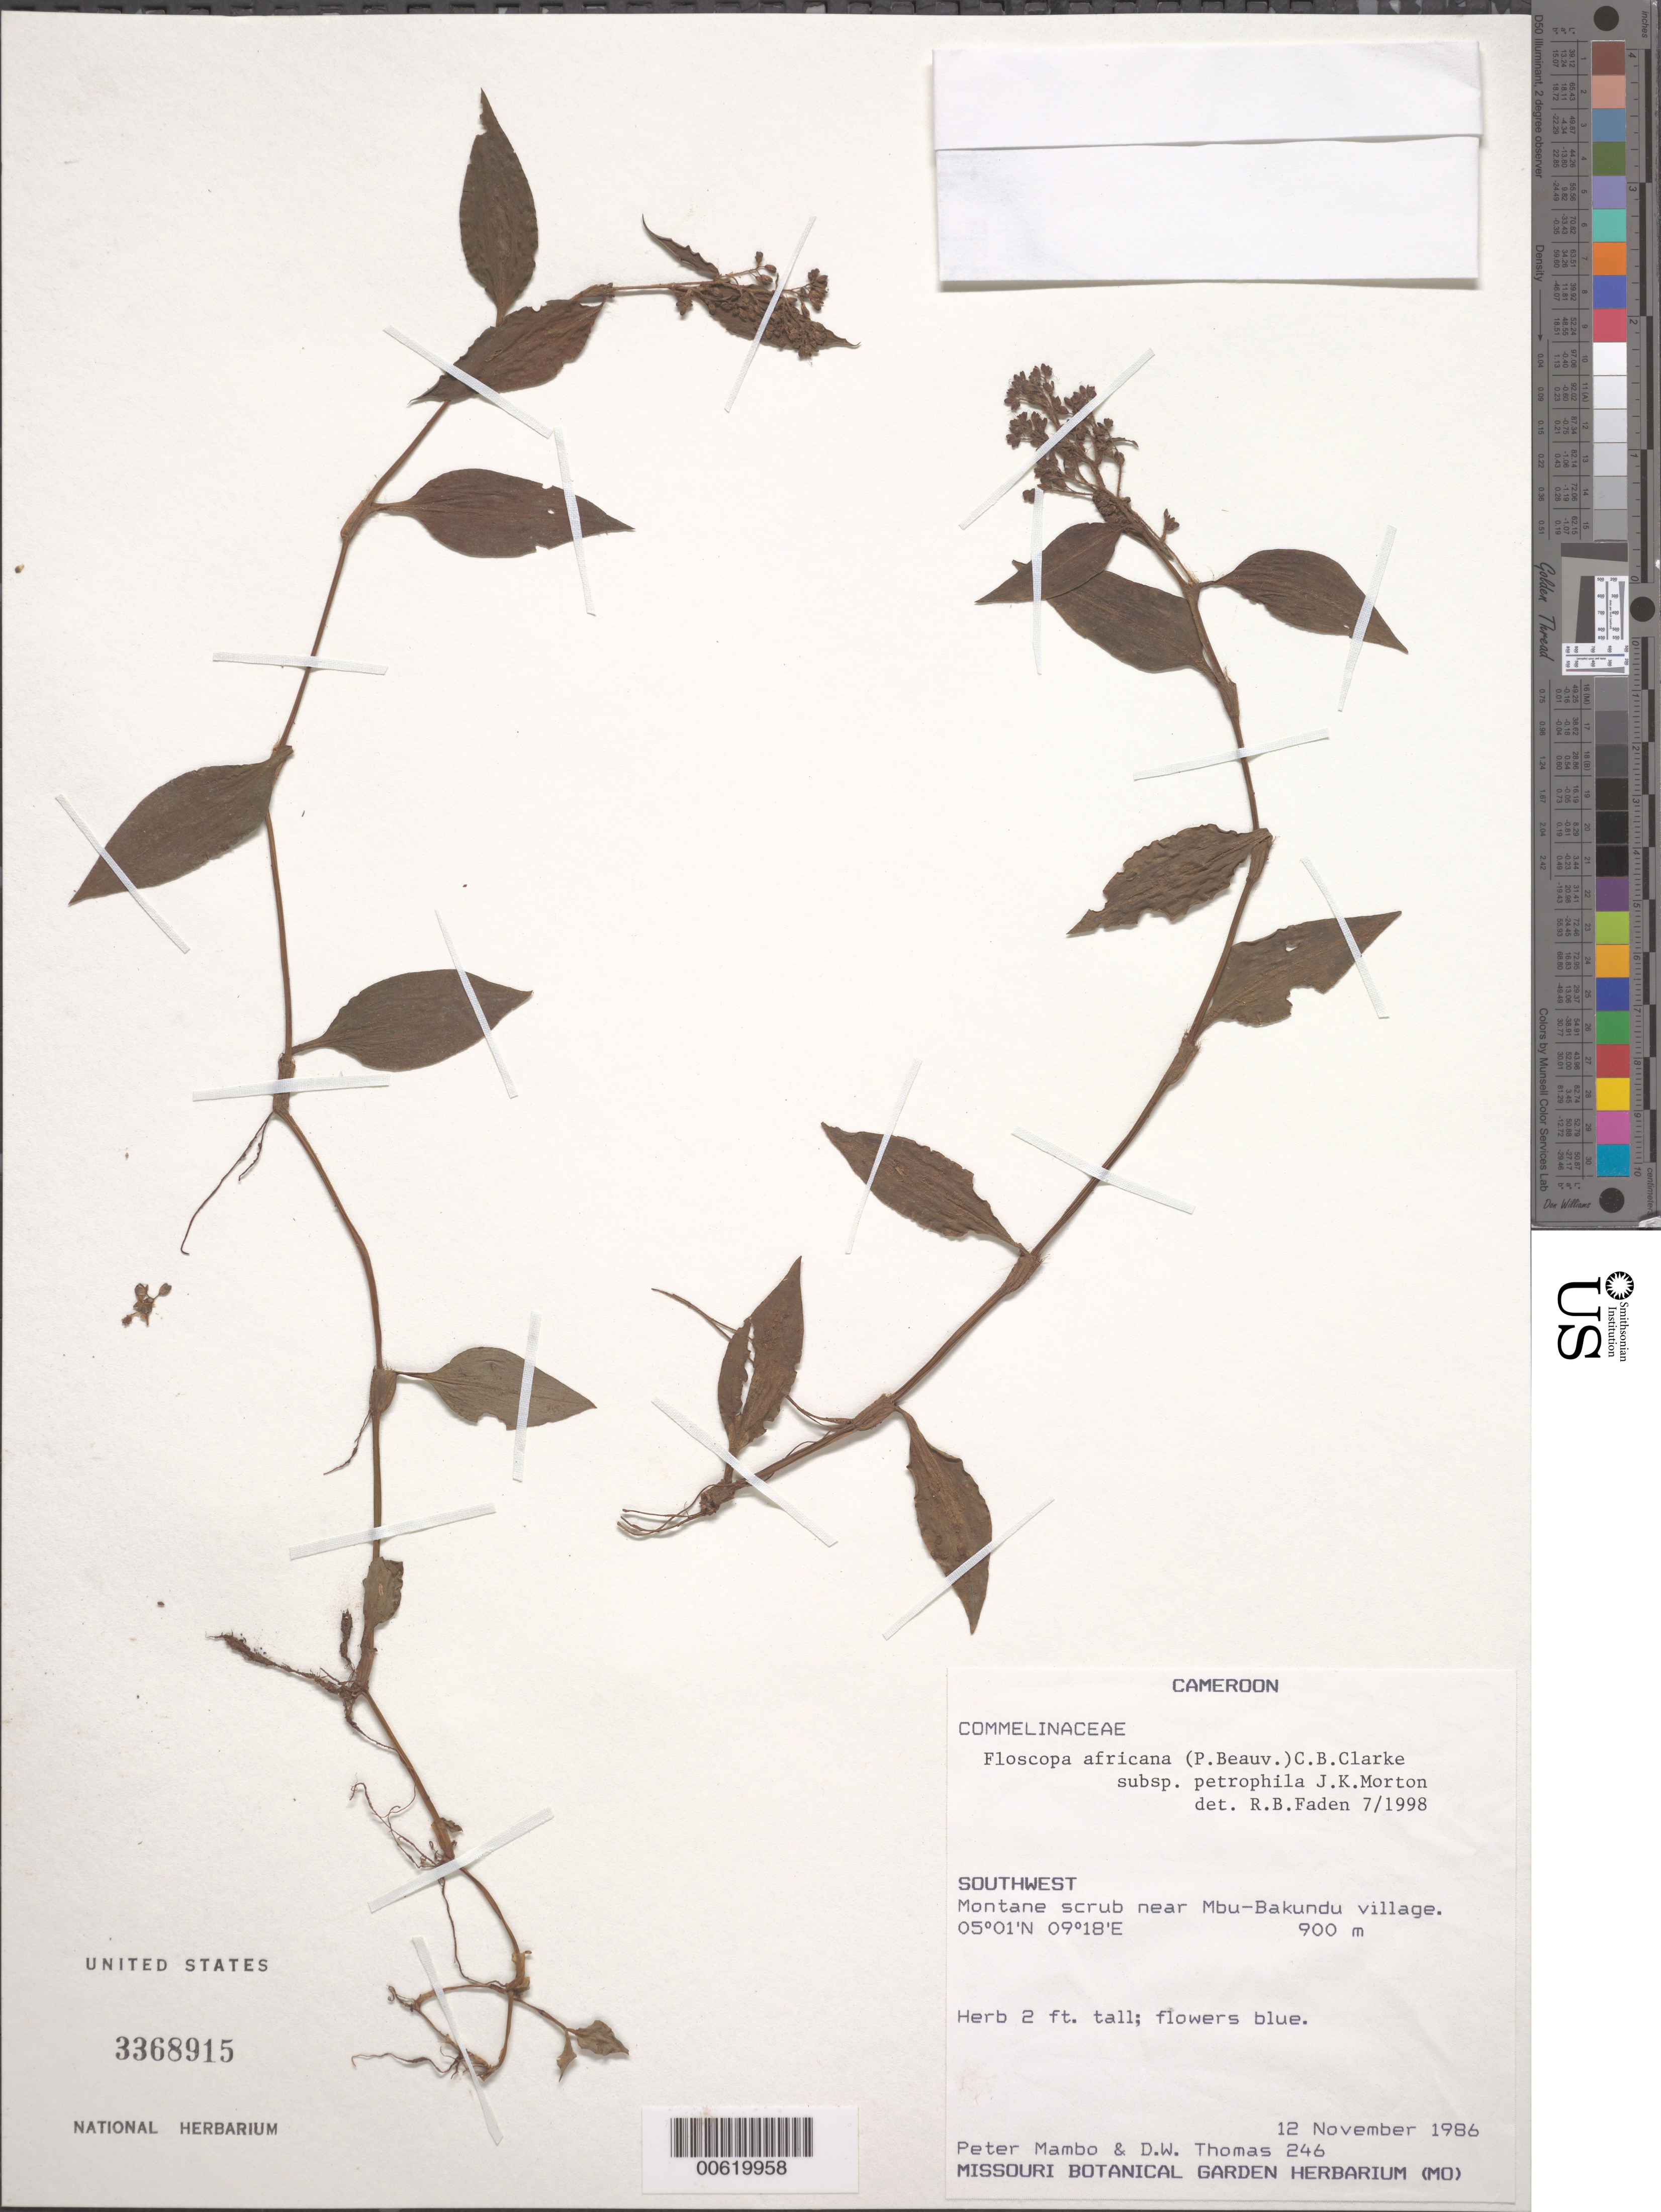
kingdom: Plantae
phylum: Tracheophyta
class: Liliopsida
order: Commelinales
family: Commelinaceae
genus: Floscopa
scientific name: Floscopa africana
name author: (P. Beauv.) C.B. Clarke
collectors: P. Mambo & D. W. Thomas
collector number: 246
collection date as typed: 12 Nov 1986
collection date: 1986-11-12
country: Cameroon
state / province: Sud-Ouest (?)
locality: Southwest, near mbu-bakundu village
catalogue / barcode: US 3368915